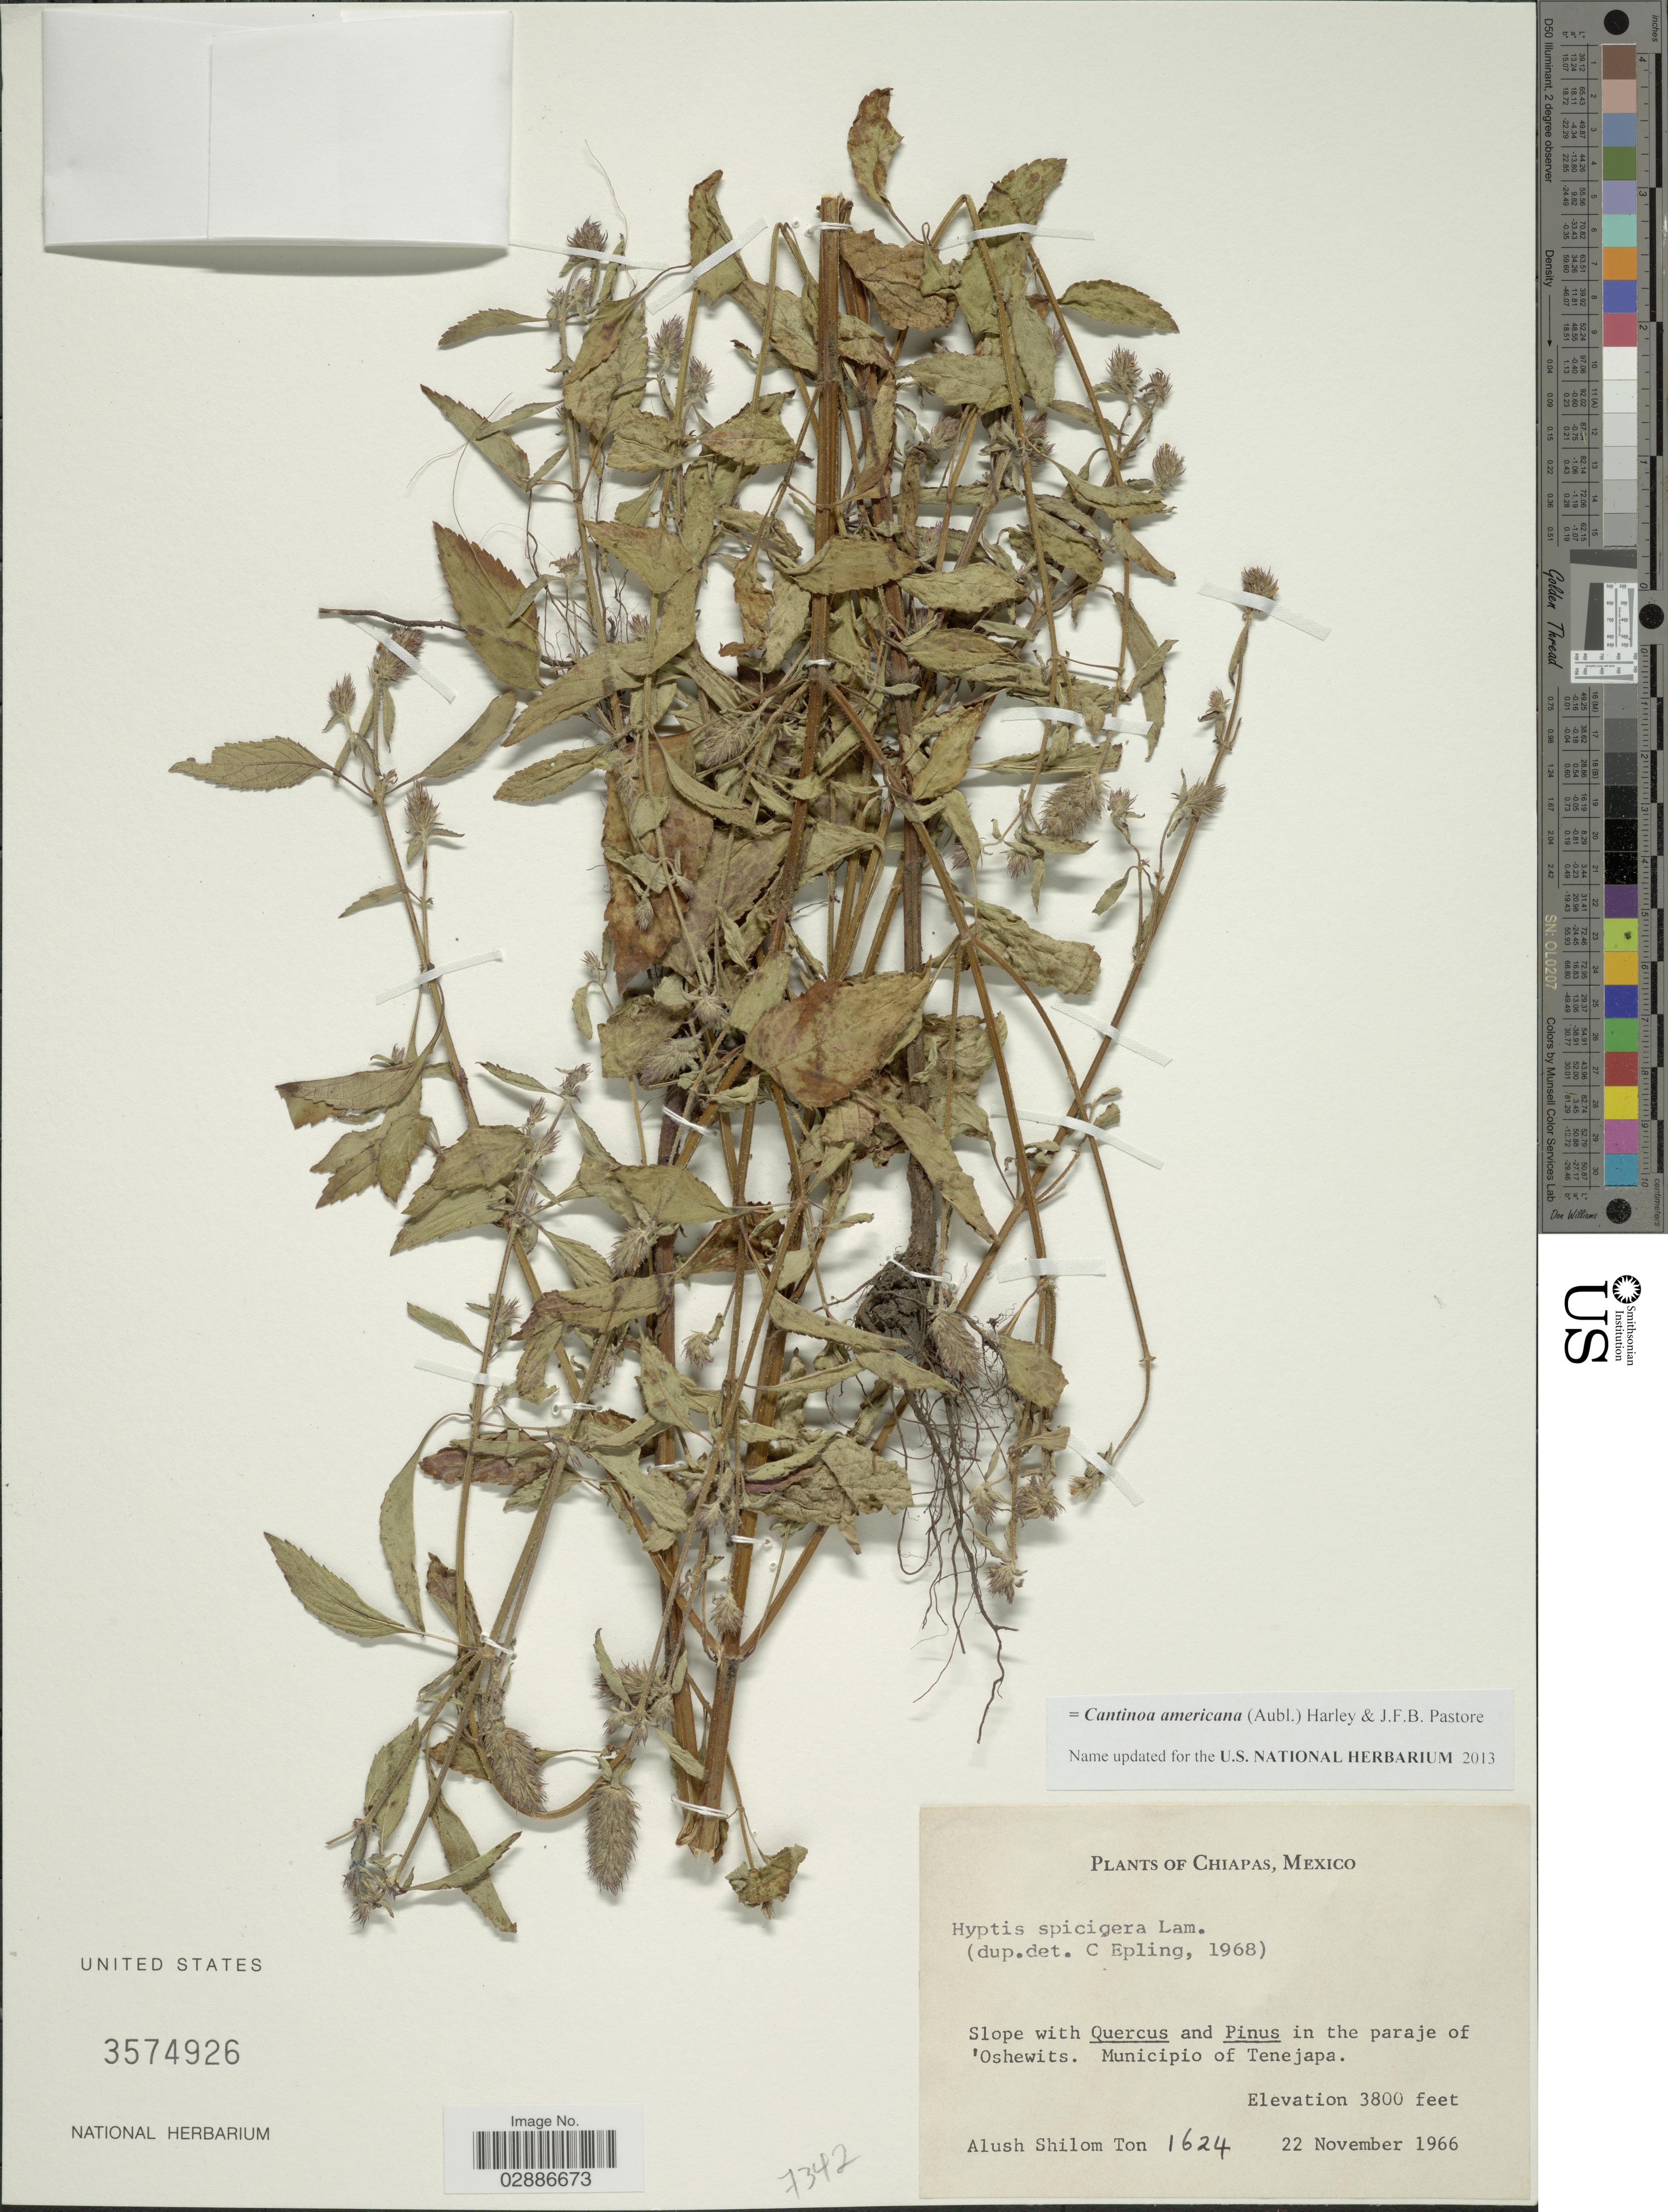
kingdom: Plantae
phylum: Tracheophyta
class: Magnoliopsida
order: Lamiales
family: Lamiaceae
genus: Cantinoa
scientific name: Cantinoa americana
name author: (Aubl.) Harley & J.F.B. Pastore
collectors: A. S. Ton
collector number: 1624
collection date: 1966-11-22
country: Mexico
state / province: Chiapas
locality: In the paraje of 'Oshwits. Municipio of Tenejapa.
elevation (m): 1158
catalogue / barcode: US 3574926